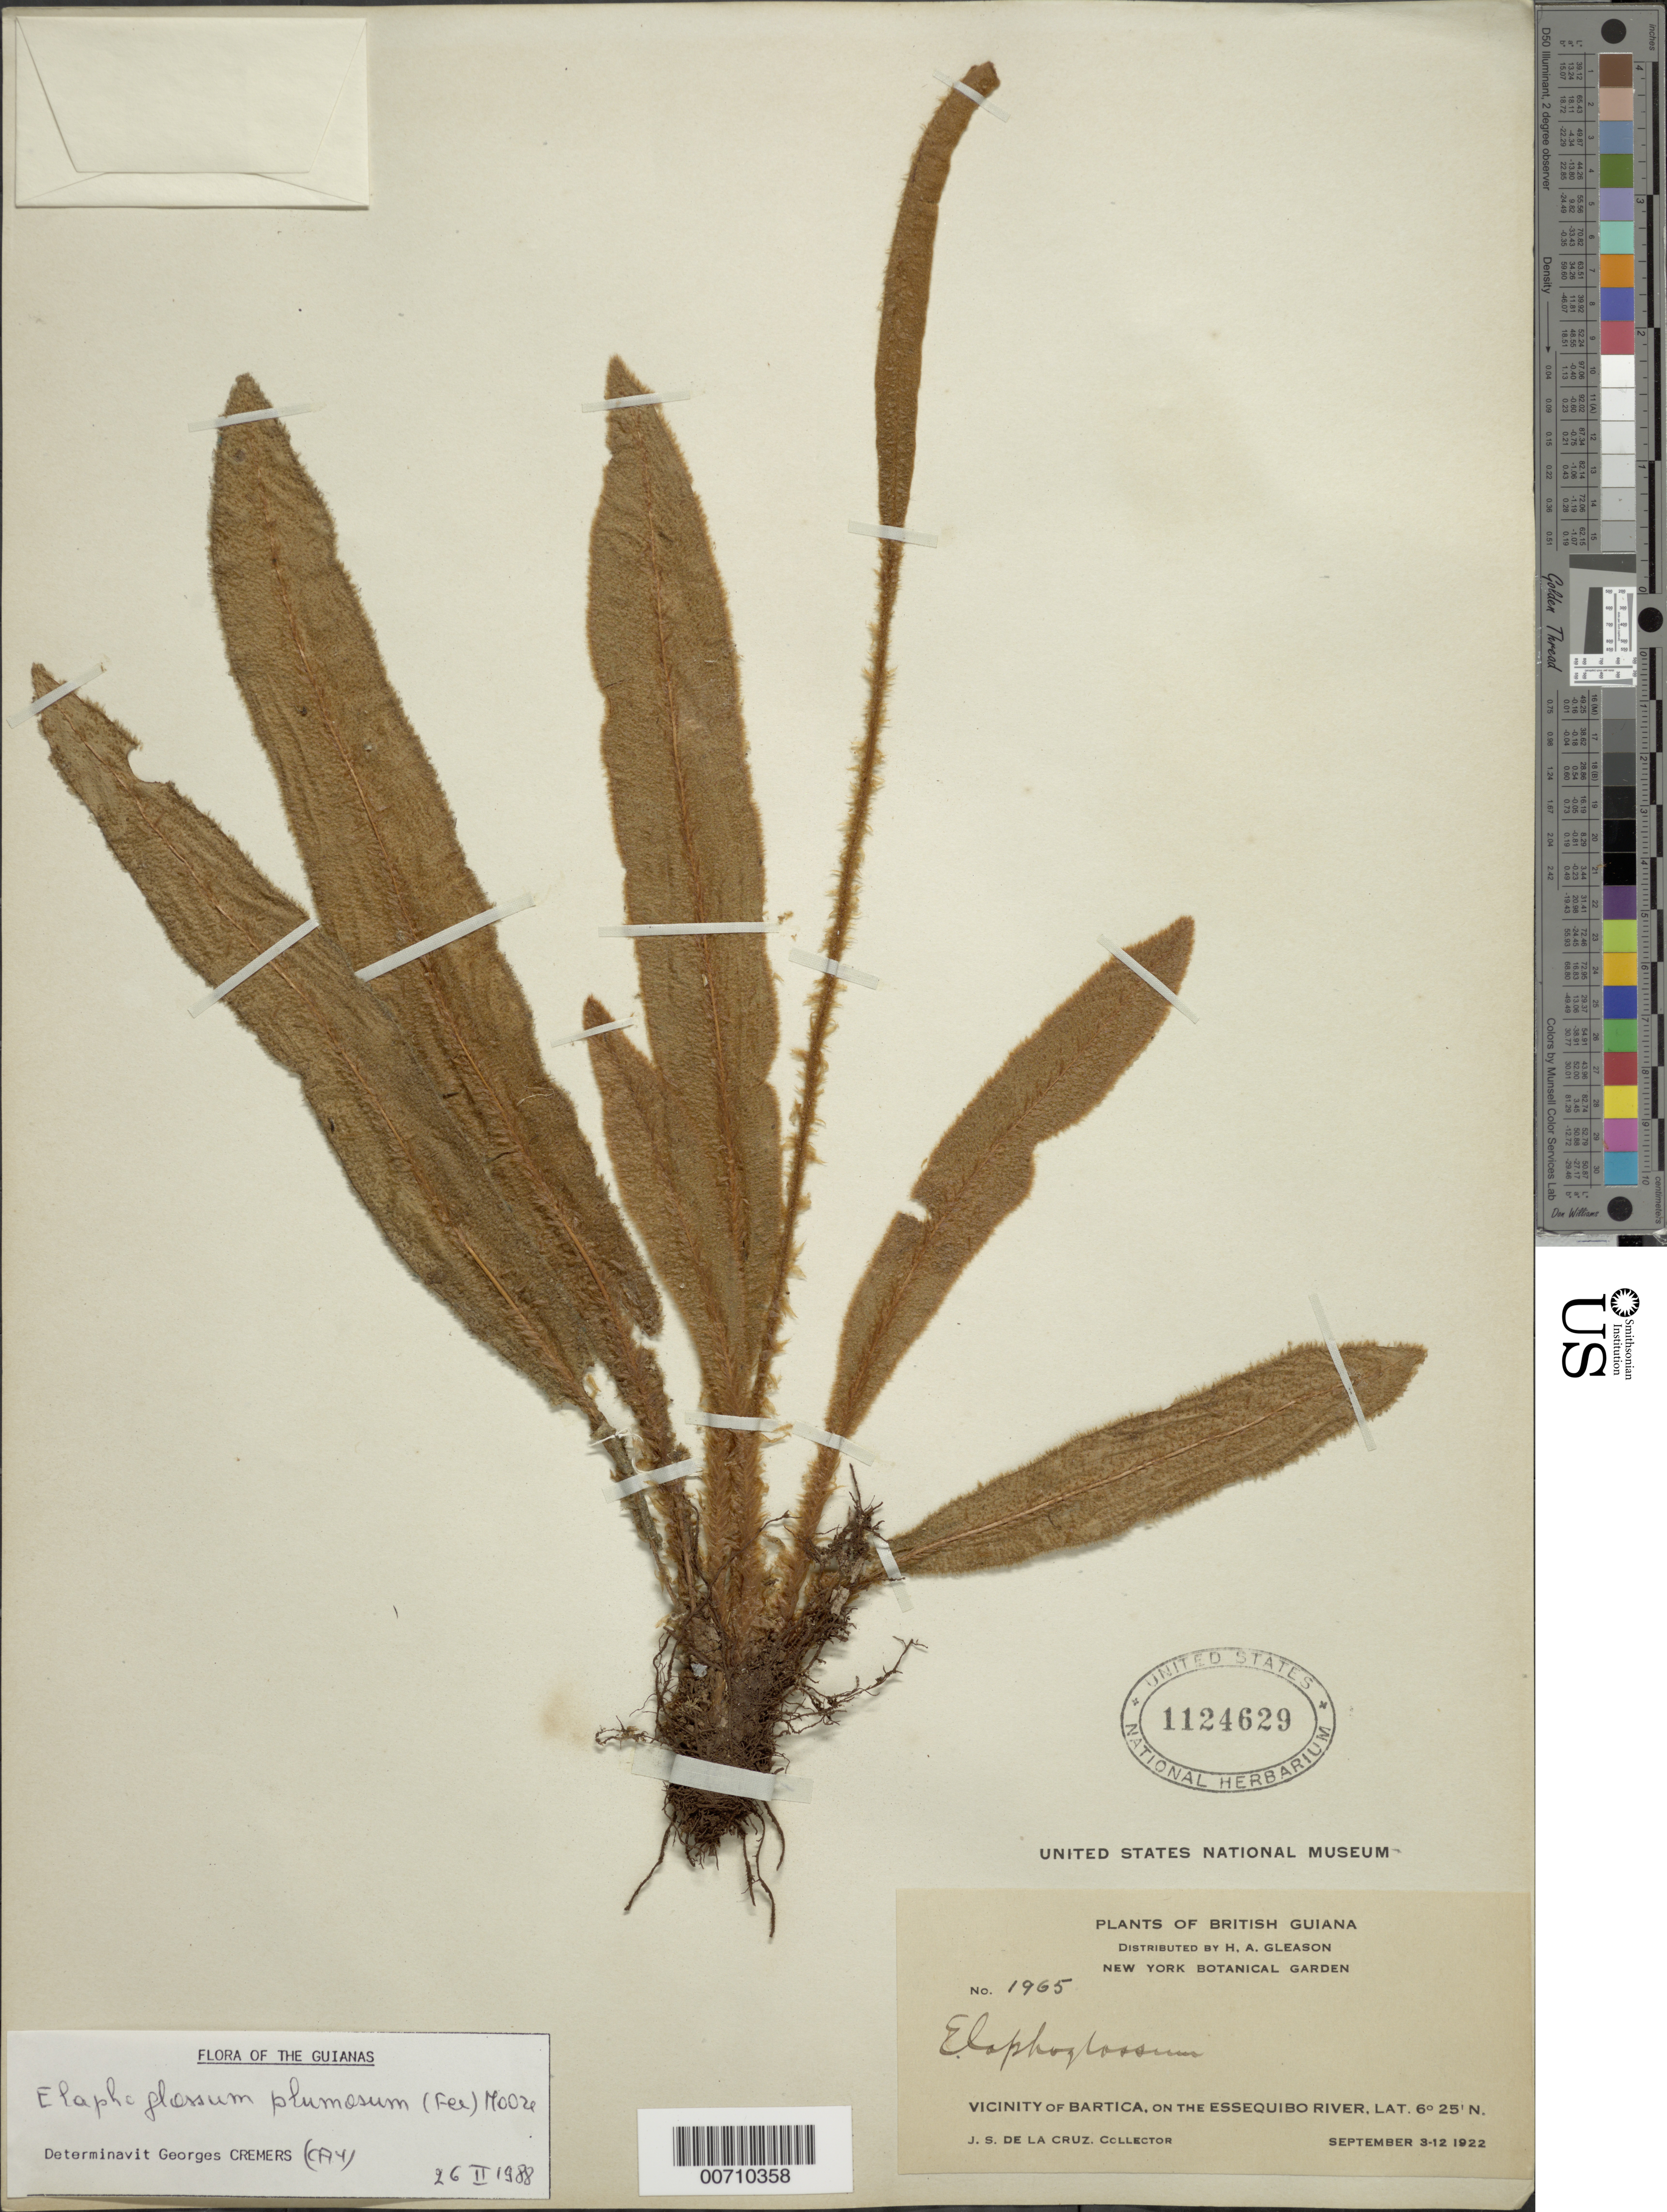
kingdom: Plantae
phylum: Tracheophyta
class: Polypodiopsida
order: Polypodiales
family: Dryopteridaceae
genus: Elaphoglossum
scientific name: Elaphoglossum plumosum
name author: (Fée) T. Moore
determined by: Cremers, Georges A.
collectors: J. S. de la Cruz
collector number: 1965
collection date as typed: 3-Sep-22 to 12-Sep-22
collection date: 1922-09-03/1922-09-12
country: Guyana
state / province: Cuyuni-Mazaruni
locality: Bartica, vic., on the Essequibo River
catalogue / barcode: US 1124629